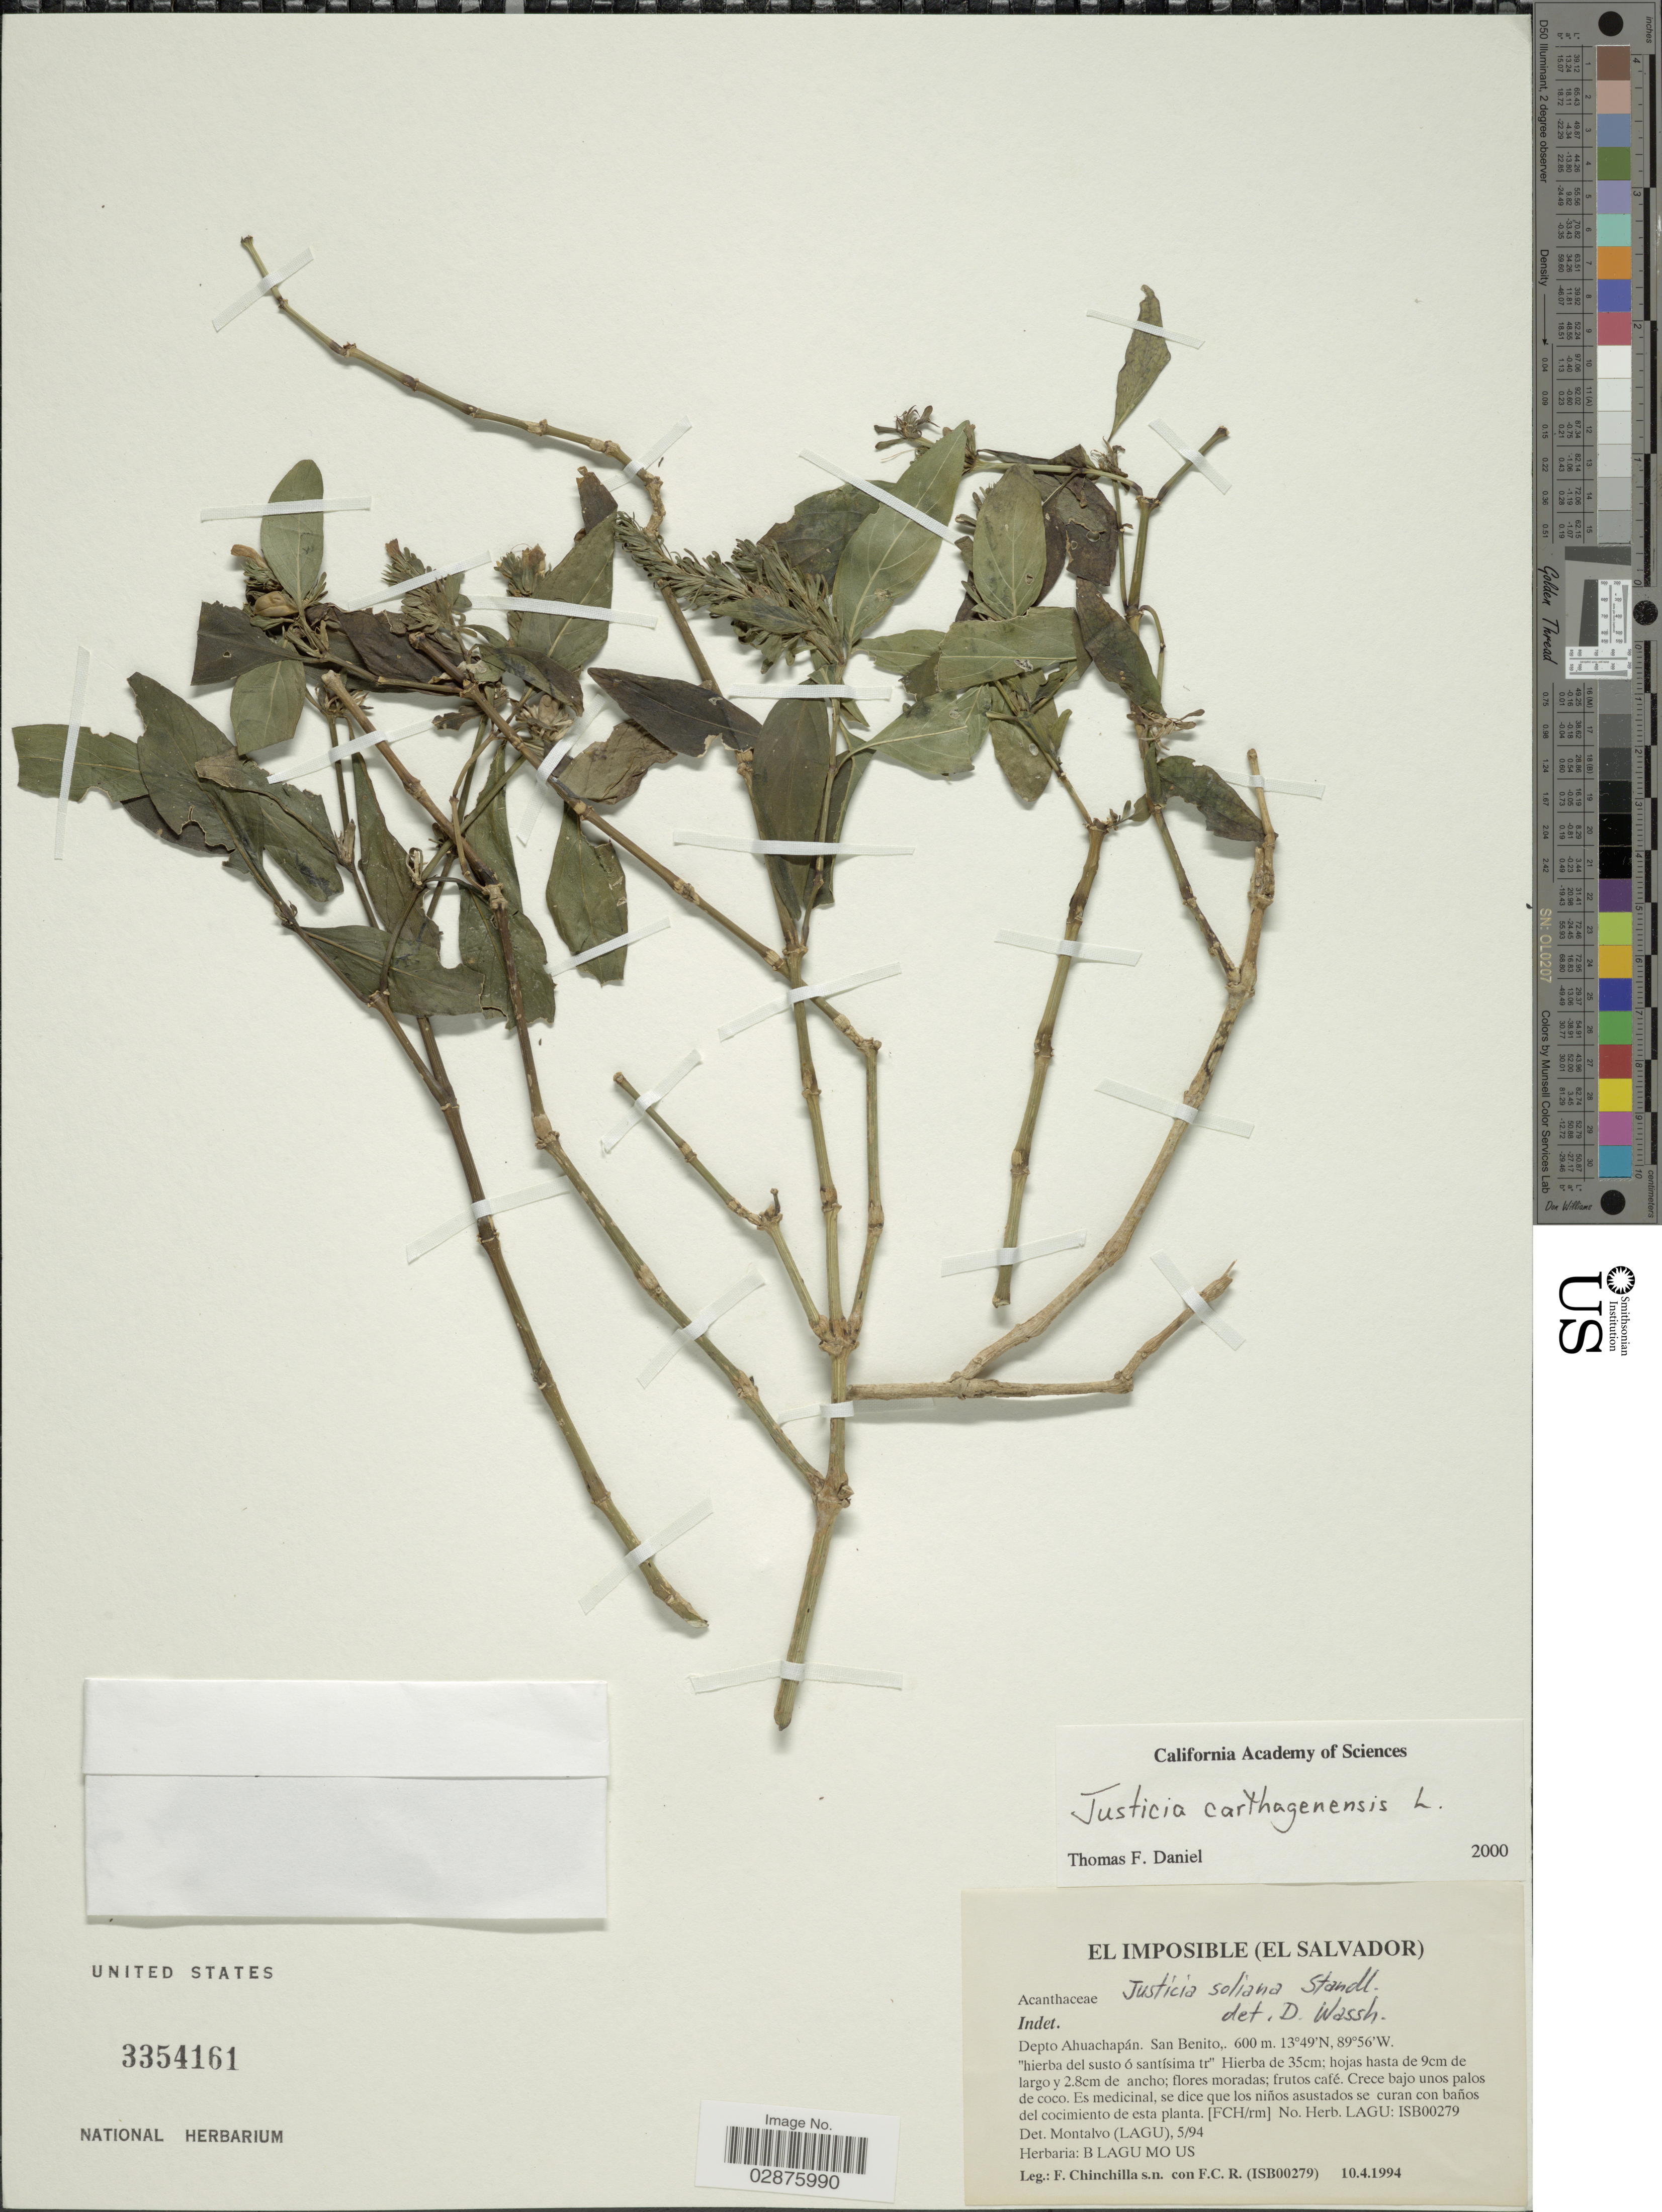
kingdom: Plantae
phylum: Tracheophyta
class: Magnoliopsida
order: Lamiales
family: Acanthaceae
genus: Justicia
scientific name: Justicia carthaginensis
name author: Jacq.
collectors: F. Chinchilla & F. C. R.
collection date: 1994-04-10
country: El Salvador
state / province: Ahuachapan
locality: Depto. Ahuachapán, San Benito, El Imposible.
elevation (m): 600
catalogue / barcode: US 3354161